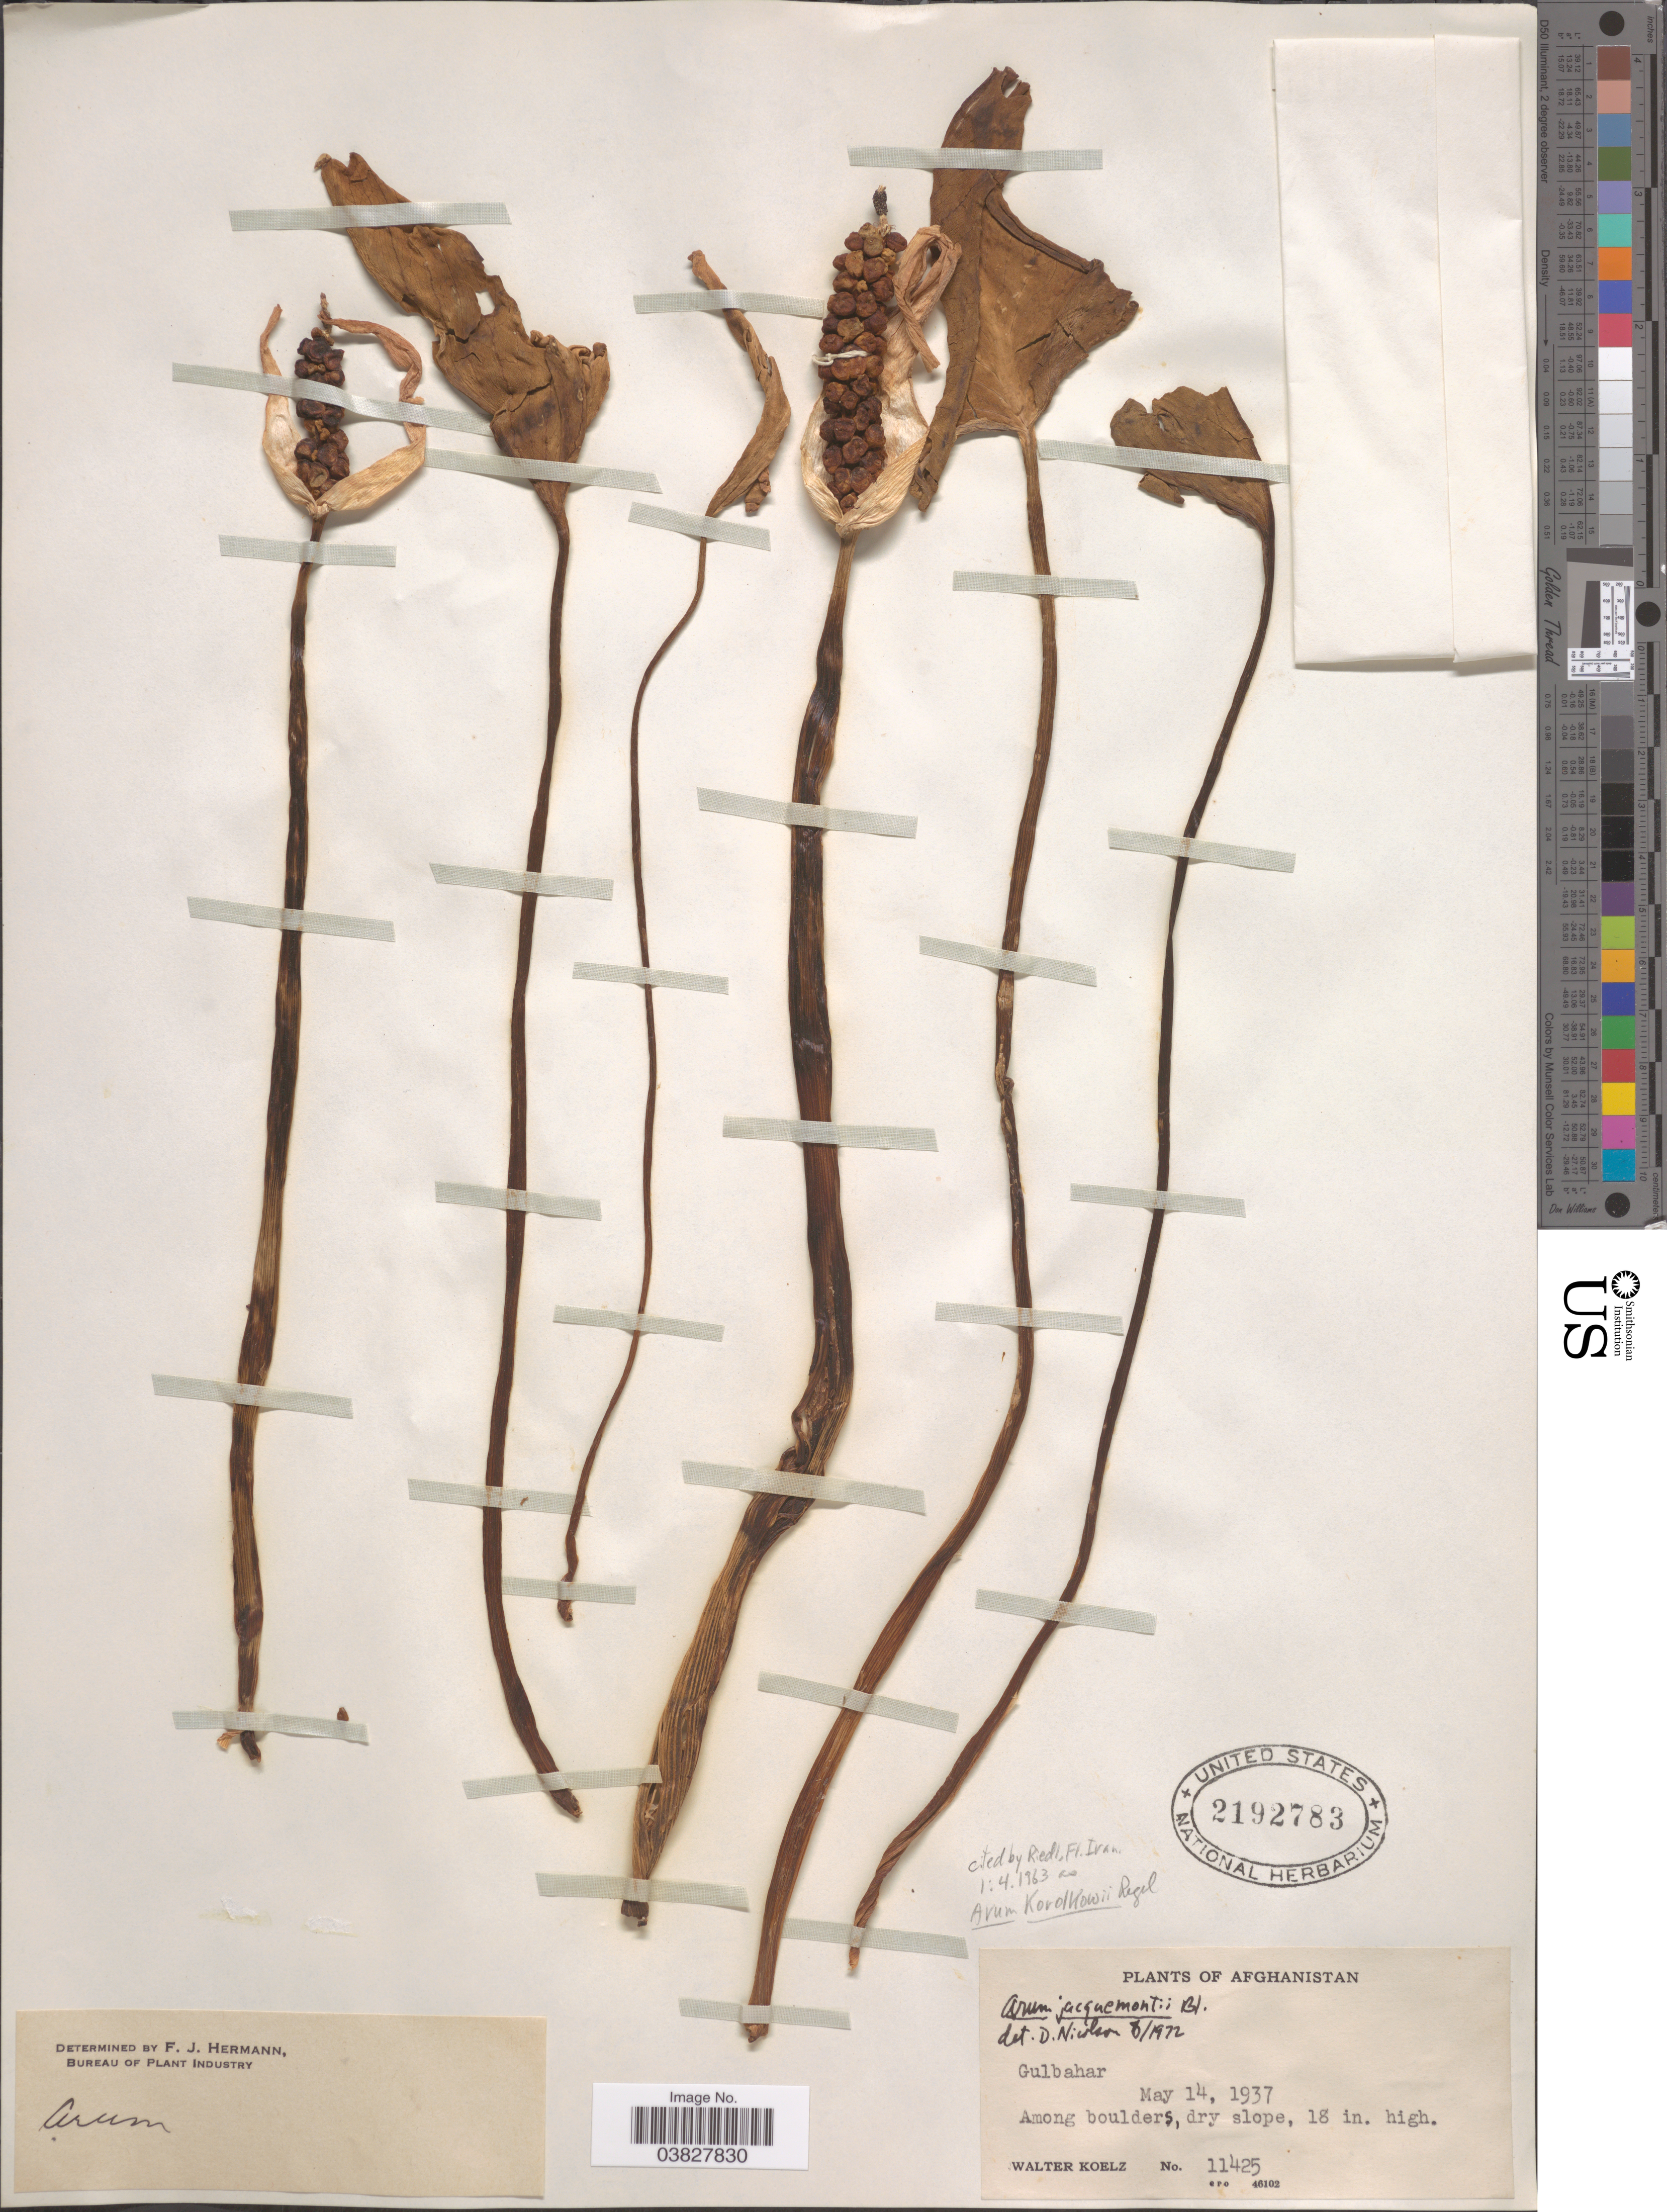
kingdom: Plantae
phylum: Tracheophyta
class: Liliopsida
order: Alismatales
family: Araceae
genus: Arum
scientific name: Arum korolkowii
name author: Regel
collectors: W. N. Koelz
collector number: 11425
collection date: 1937-05-14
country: Afghanistan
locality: Gulbahar.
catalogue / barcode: US 2192783